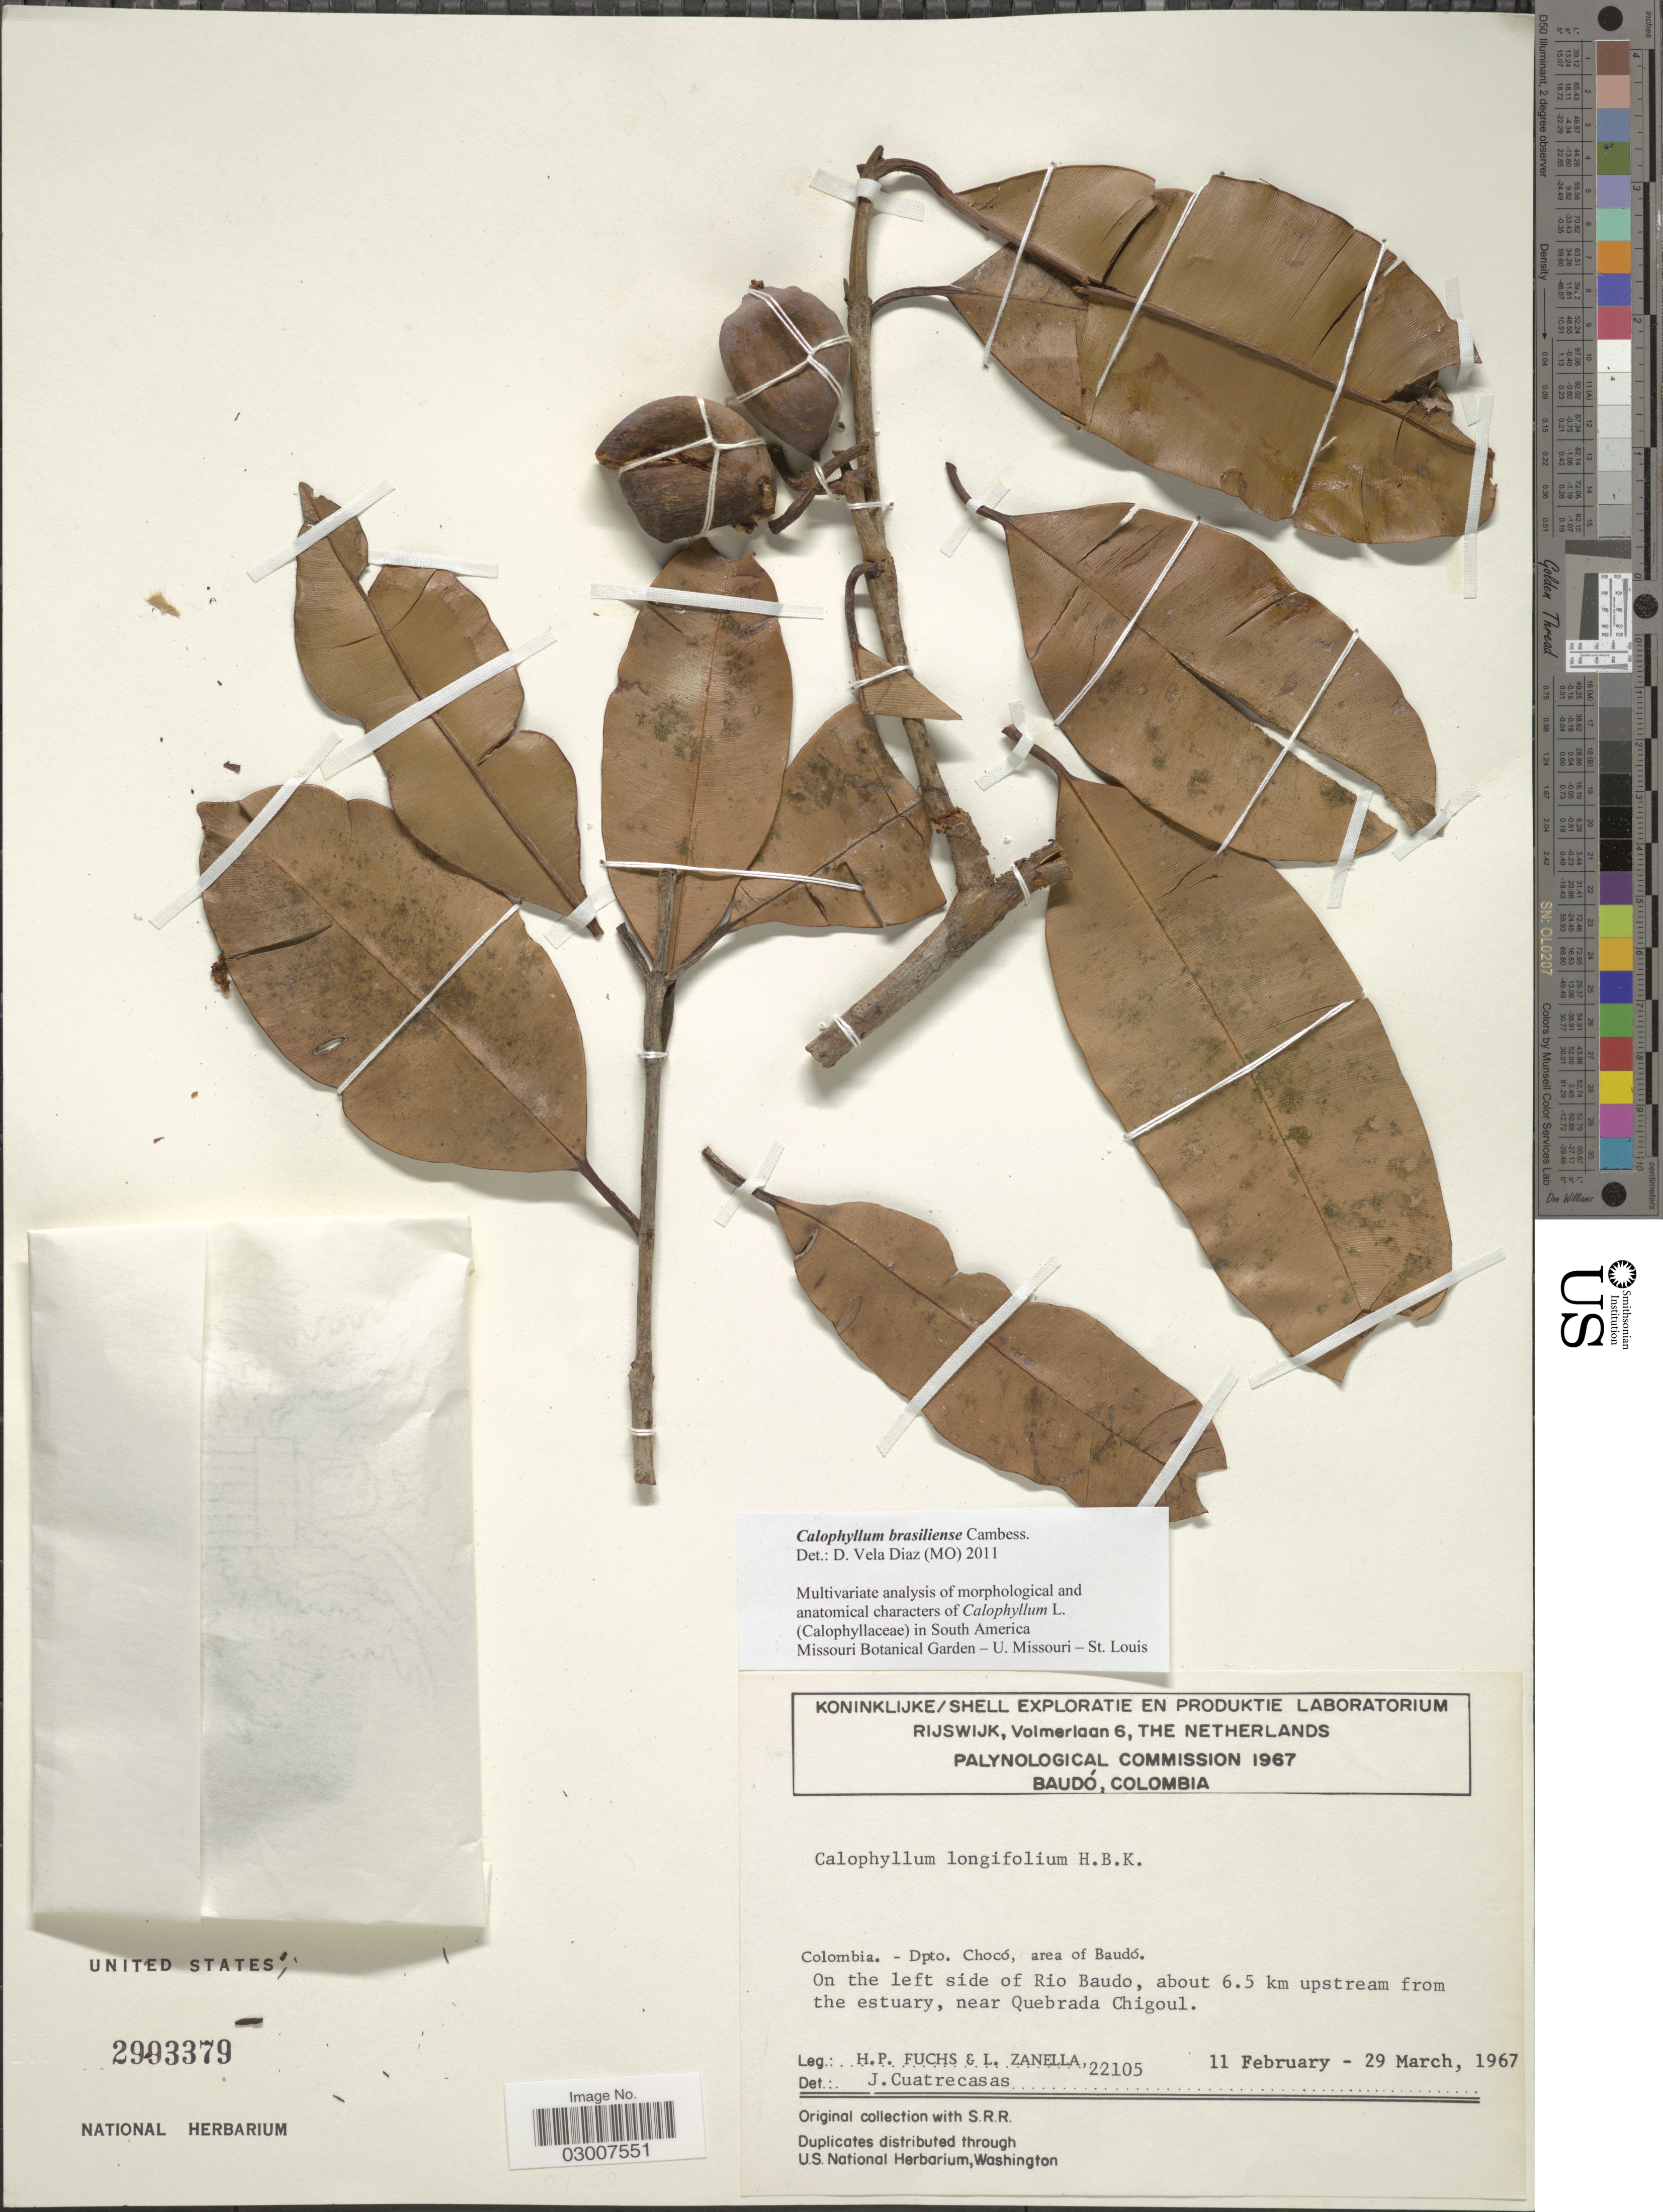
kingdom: Plantae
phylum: Tracheophyta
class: Magnoliopsida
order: Malpighiales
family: Calophyllaceae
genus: Calophyllum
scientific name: Calophyllum brasiliense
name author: Cambess.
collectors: H. P. Fuchs & L. Zanella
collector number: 22105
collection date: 1967-02-11/1967-03-29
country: Colombia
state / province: Chocó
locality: Dpto. Chocó, area of Baudó. On the left side of Rio Baudo, about 6.5 km upstream from the estuary, near Quebrada Chigoul.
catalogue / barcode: US 2993379